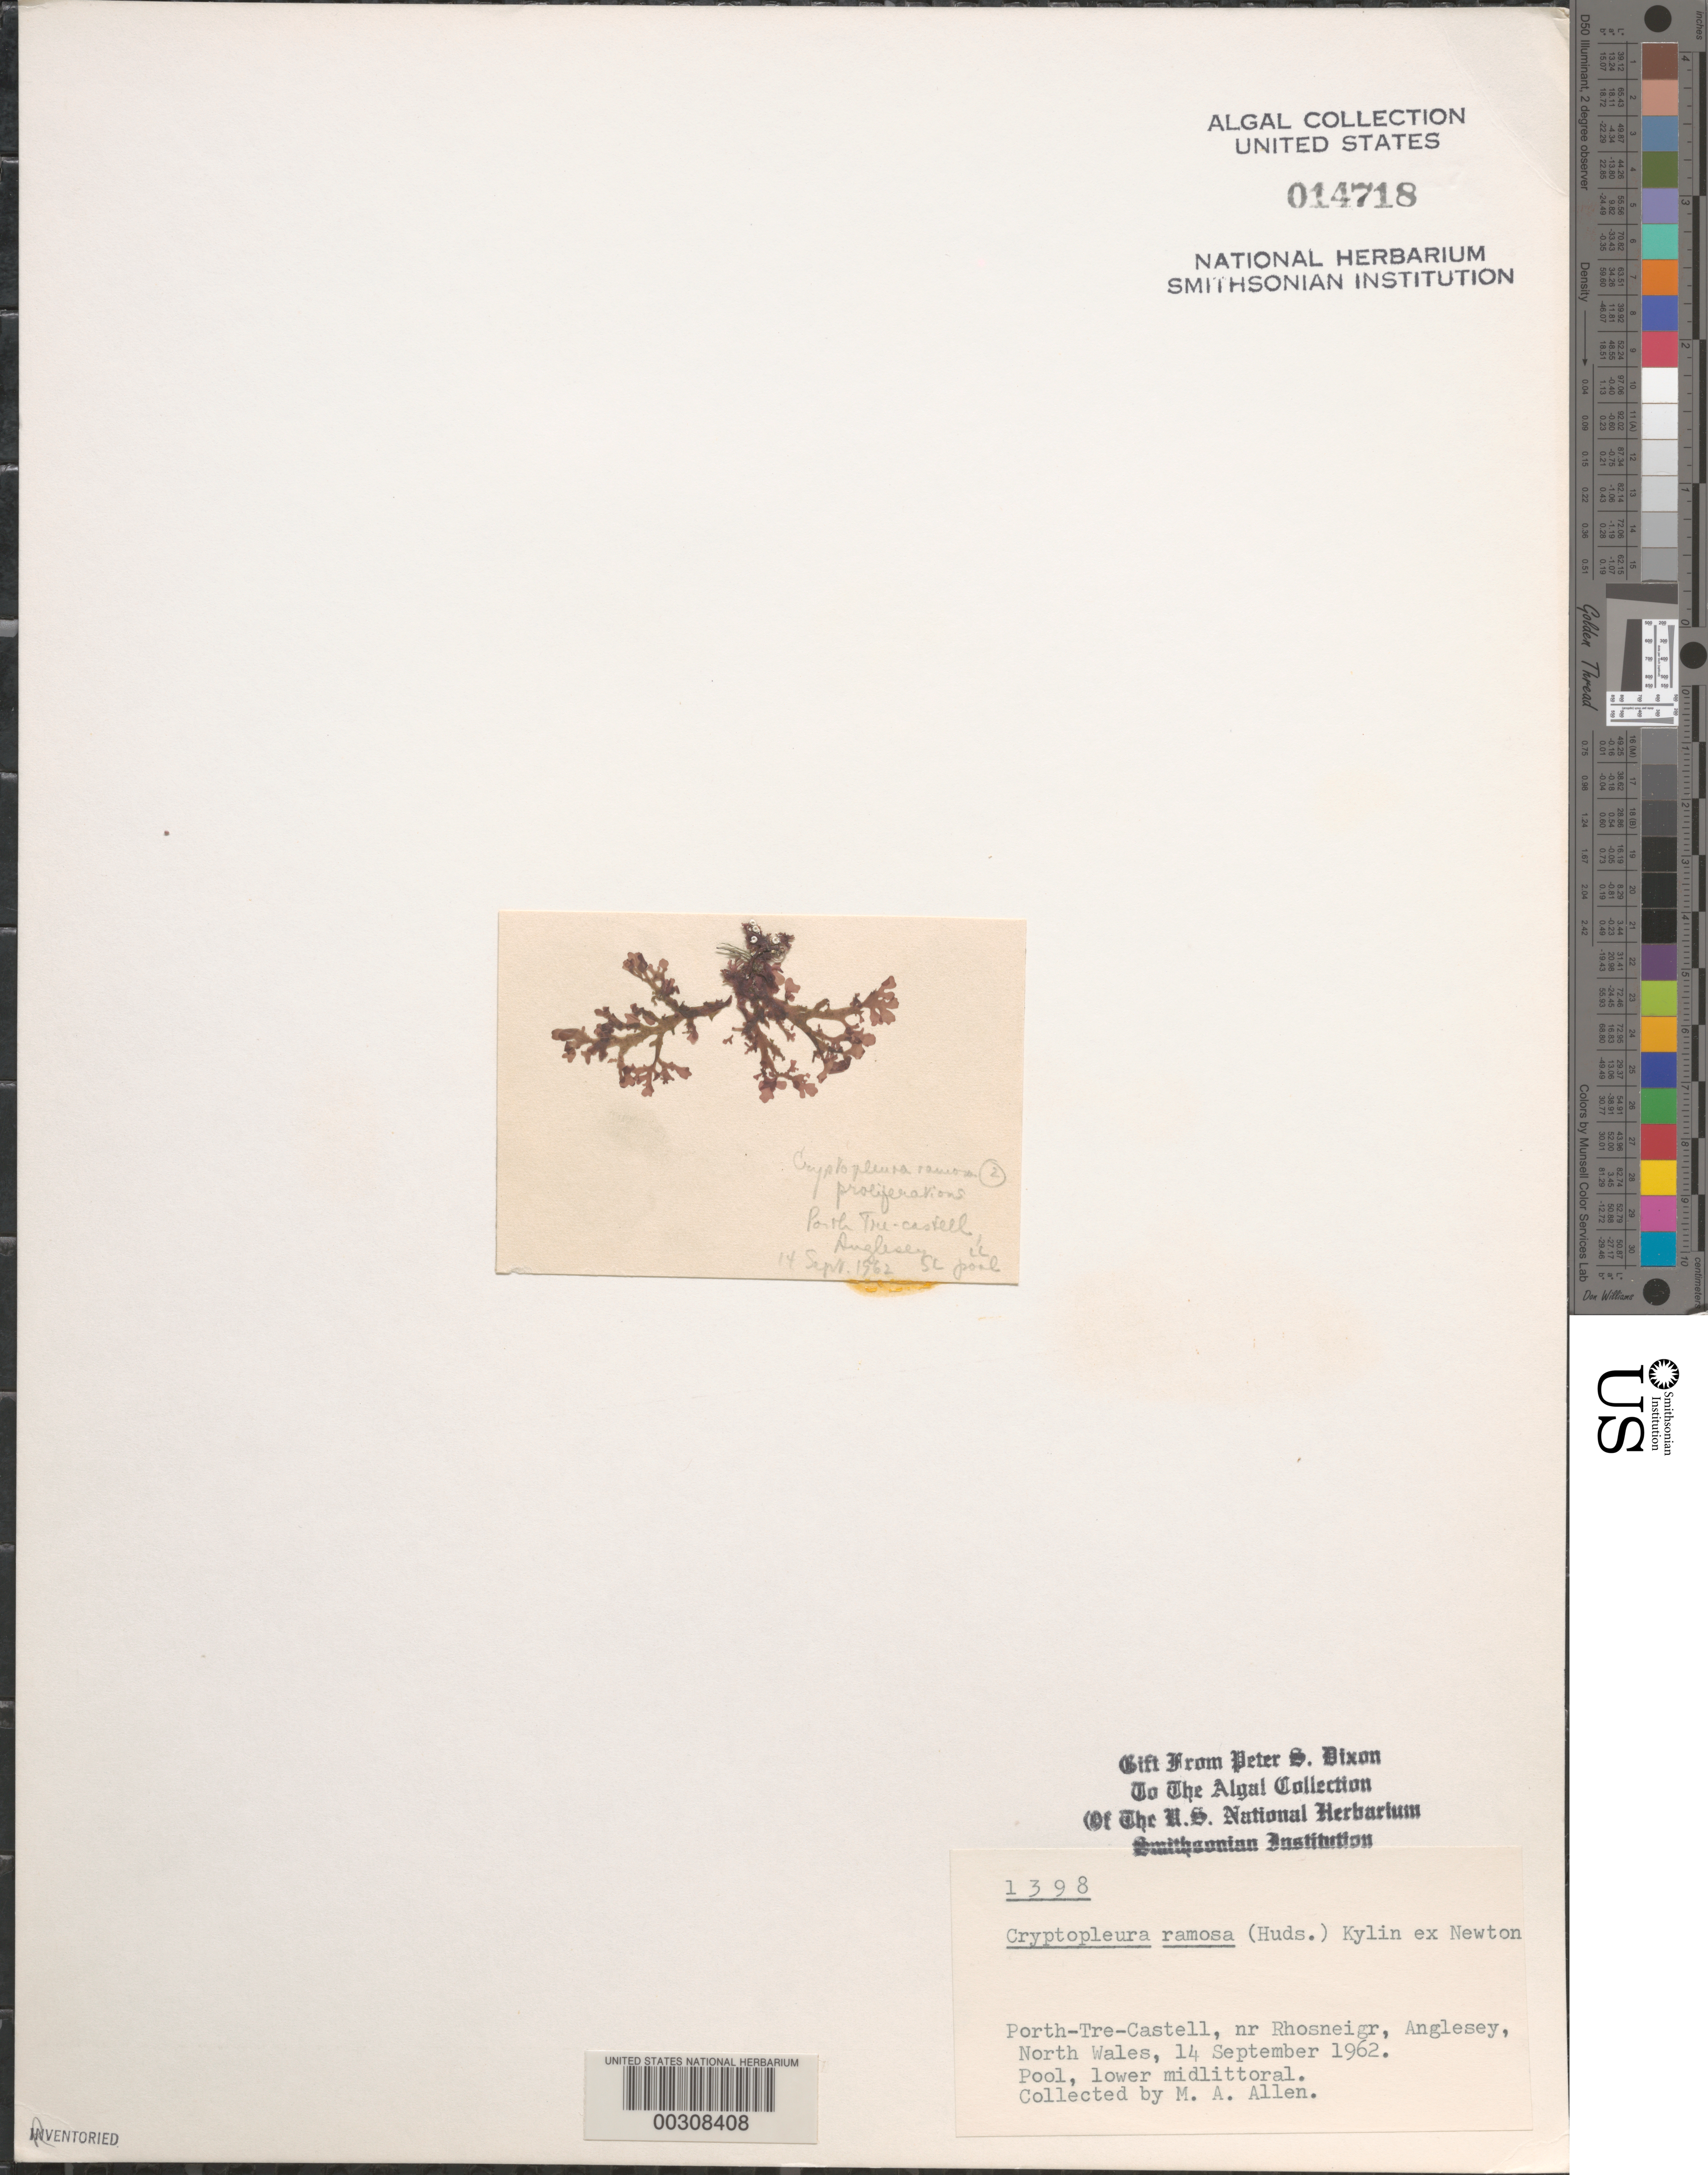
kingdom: Plantae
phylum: Rhodophyta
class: Florideophyceae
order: Ceramiales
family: Delesseriaceae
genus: Cryptopleura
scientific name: Cryptopleura ramosa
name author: (Huds.) L.M. Newton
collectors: M. A. Allen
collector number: PSD 1398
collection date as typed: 14 Sep 1962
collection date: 1962-09-14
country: United Kingdom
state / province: Wales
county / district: Gwynedd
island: Anglesey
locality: Porth Tre-Castell, near Rhosneigr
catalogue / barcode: US 14718